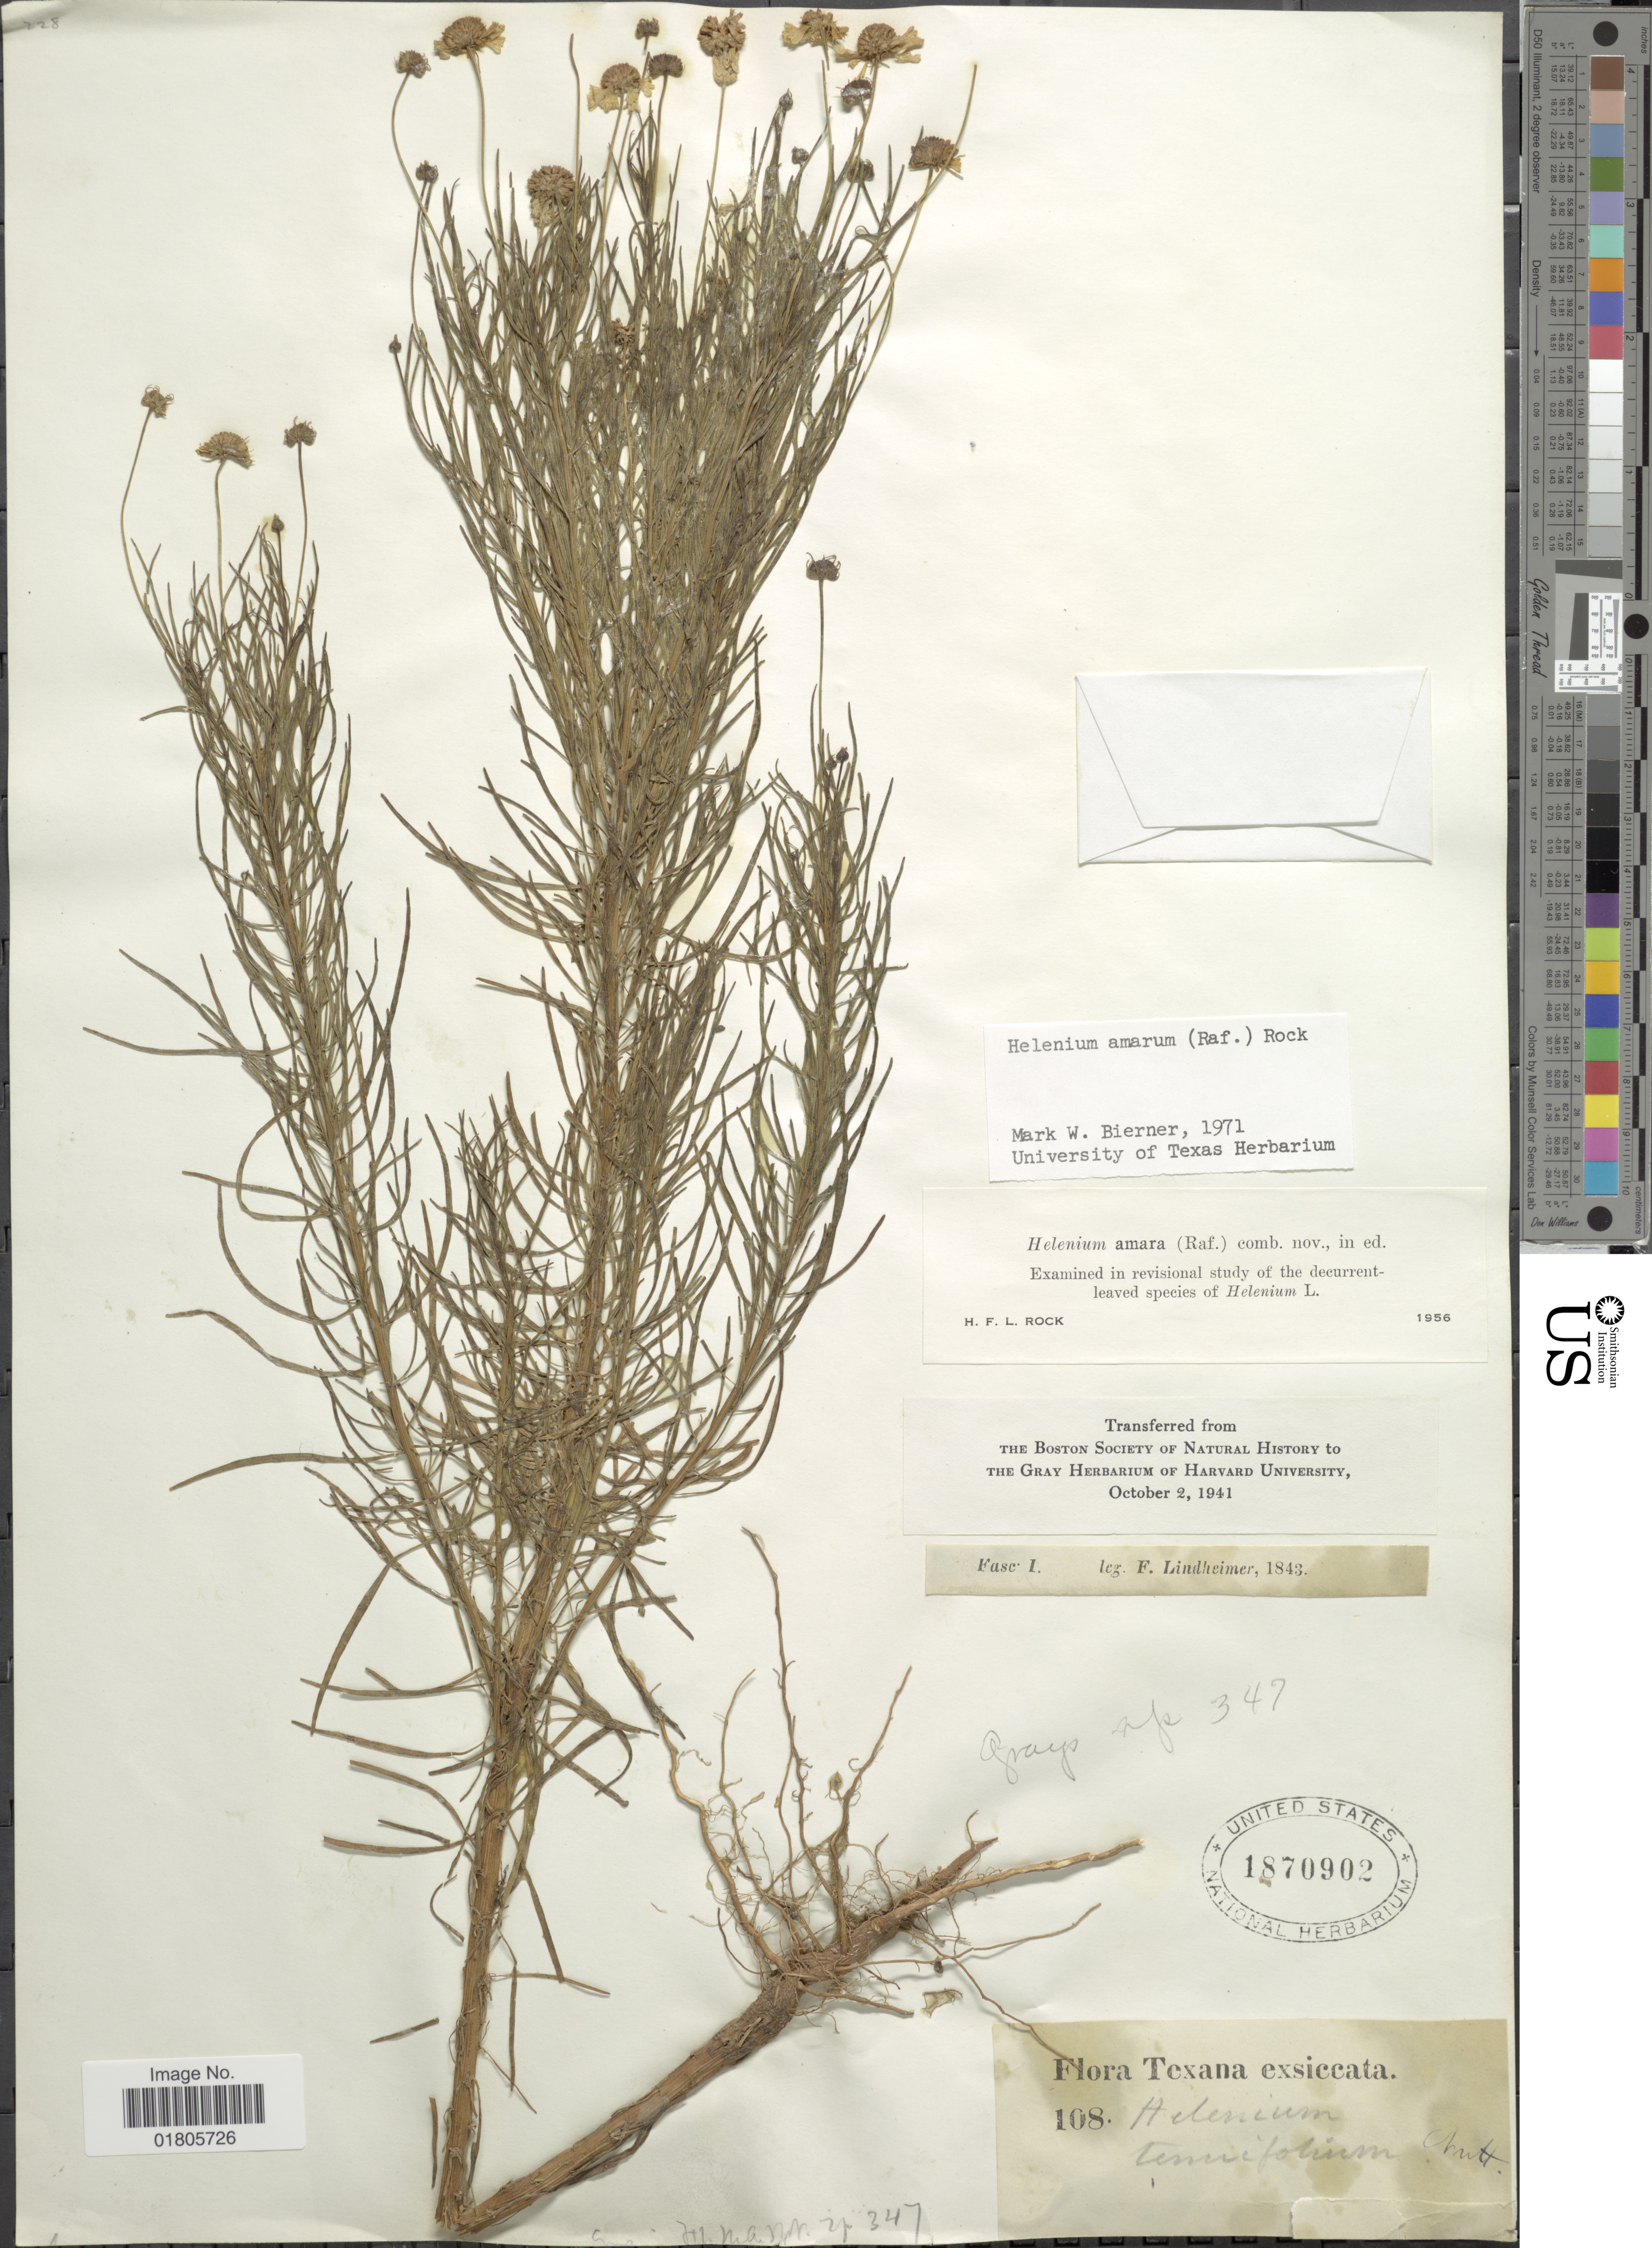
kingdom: Plantae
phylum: Tracheophyta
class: Magnoliopsida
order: Asterales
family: Asteraceae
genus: Helenium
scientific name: Helenium amarum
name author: (Raf.) H. Rock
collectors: F. Lindheimer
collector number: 108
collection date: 1843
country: United States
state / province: Texas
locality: Fasc. I [unsure placement]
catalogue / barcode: US 1870902